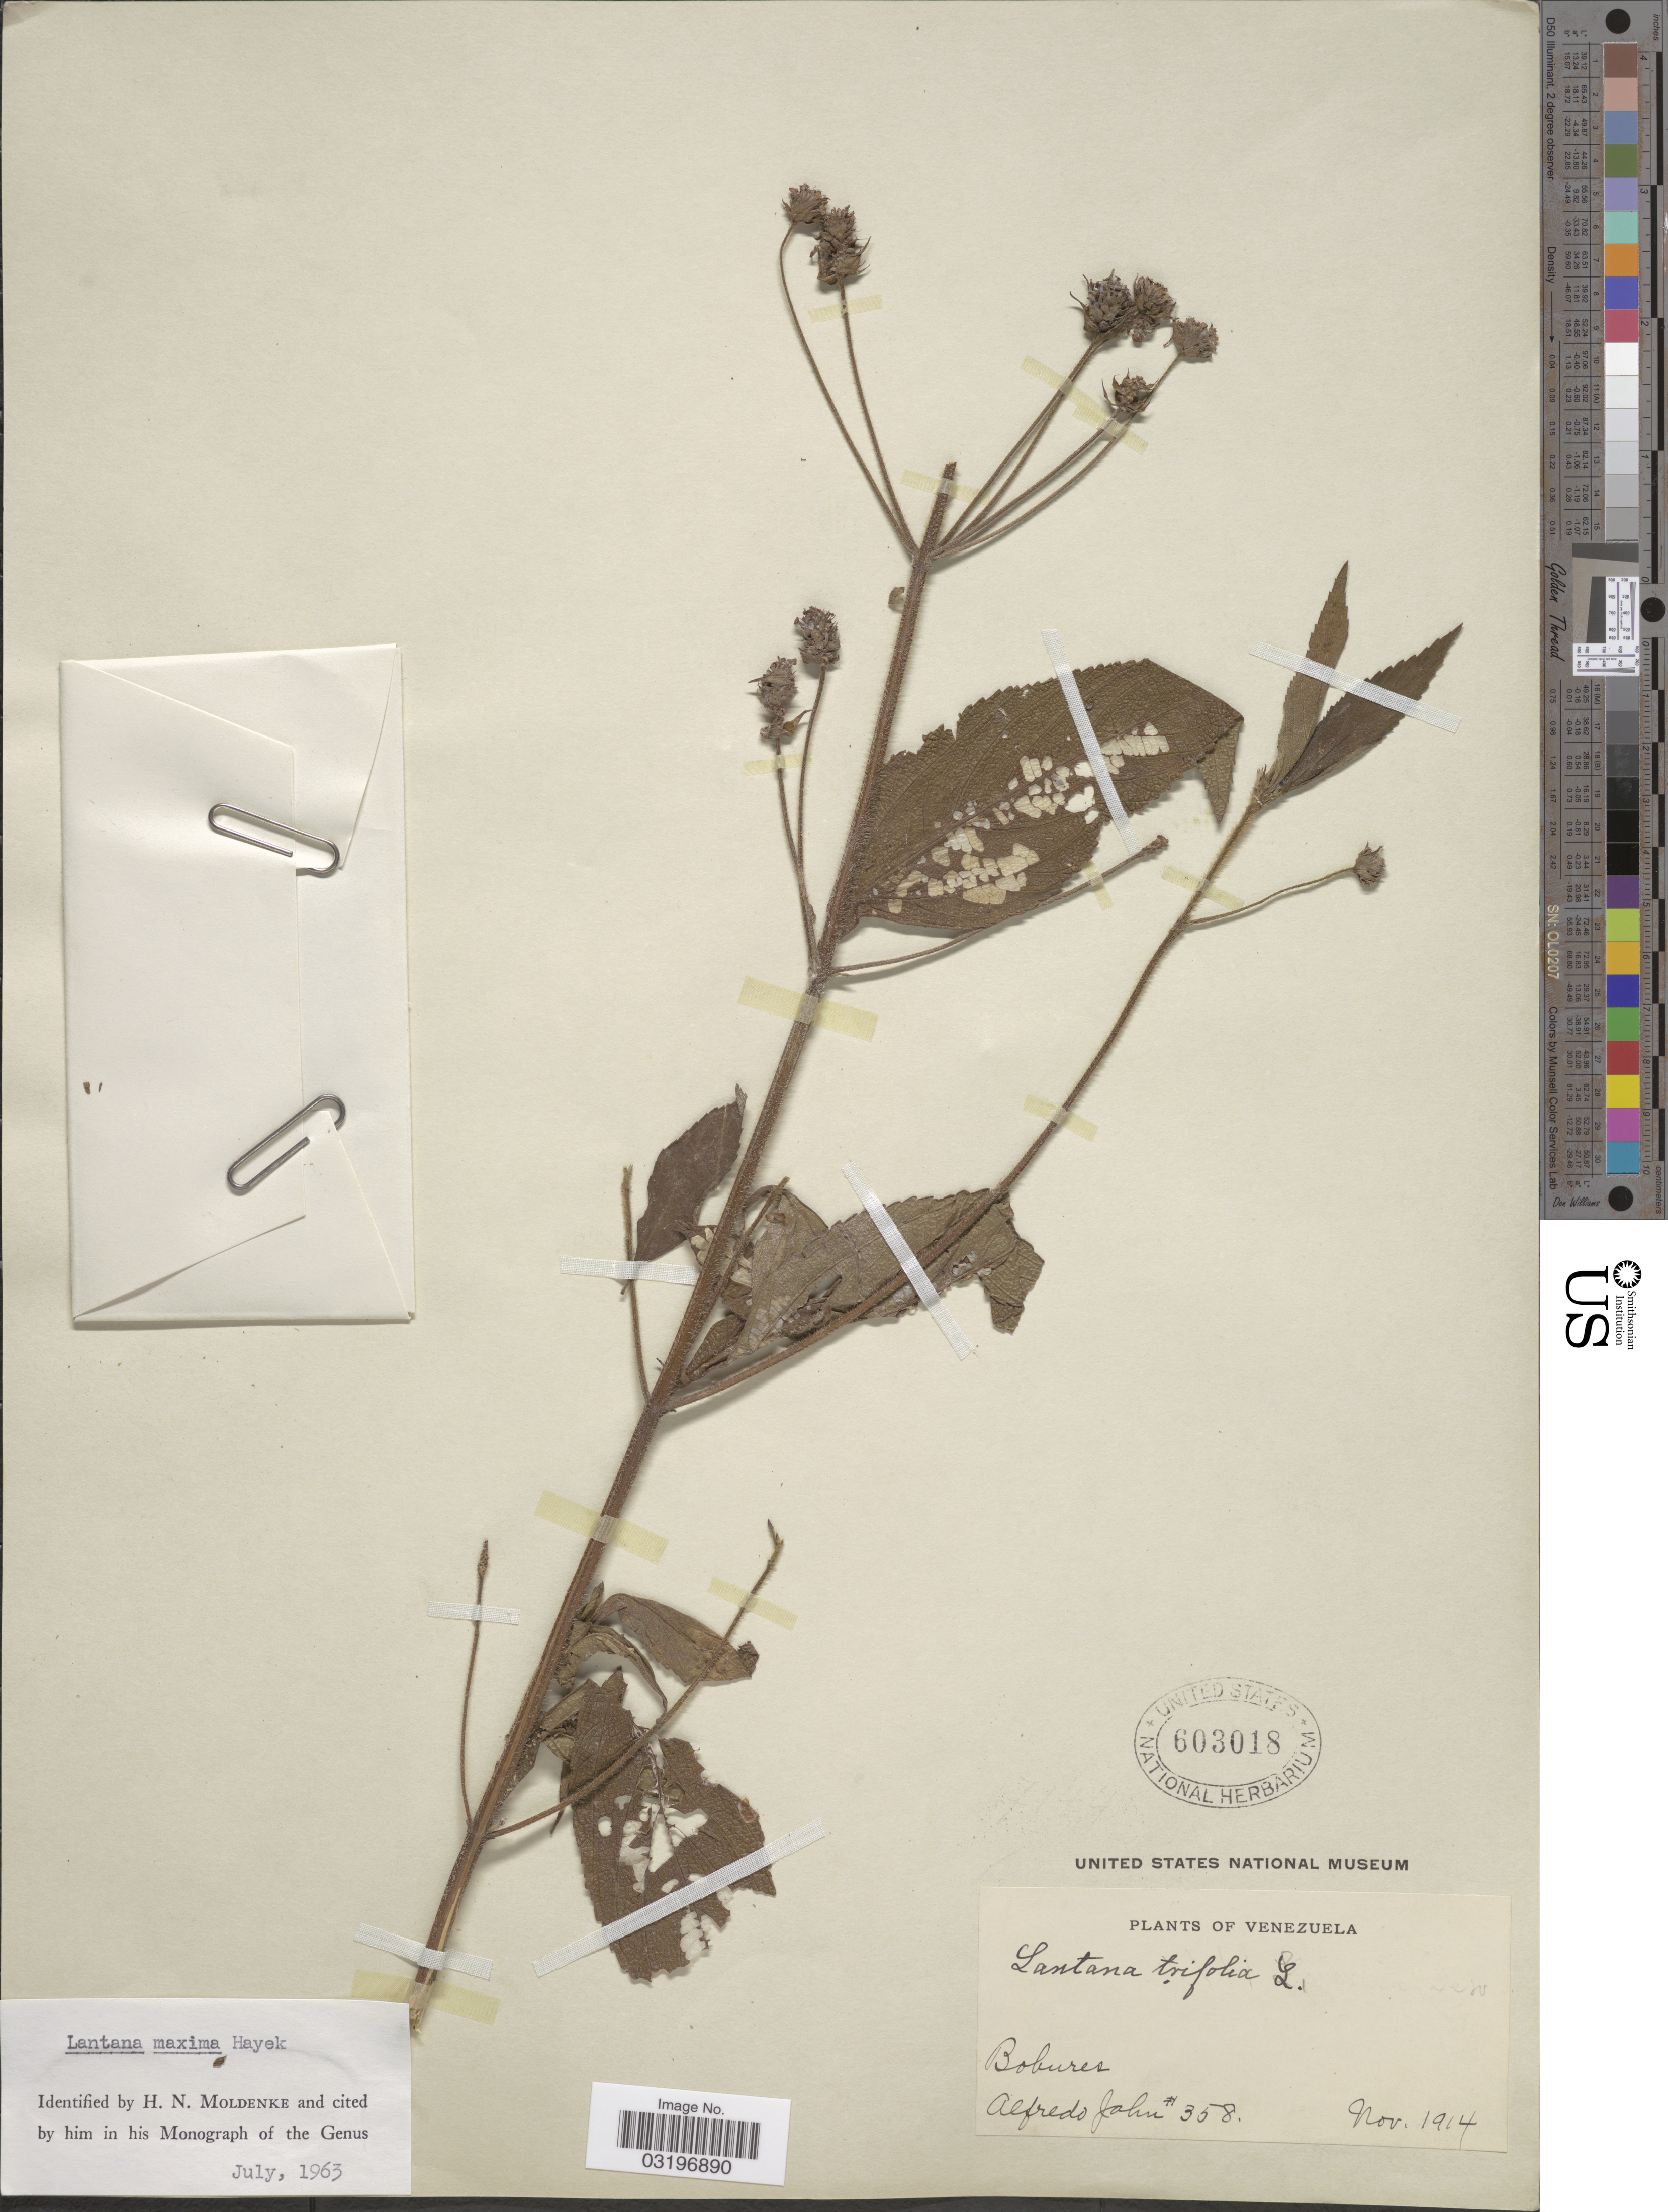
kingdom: Plantae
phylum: Tracheophyta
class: Magnoliopsida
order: Lamiales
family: Verbenaceae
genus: Lantana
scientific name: Lantana maxima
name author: Hayek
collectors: A. Jahn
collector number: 358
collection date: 1914-11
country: Venezuela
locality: Bobures.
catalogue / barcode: US 603018